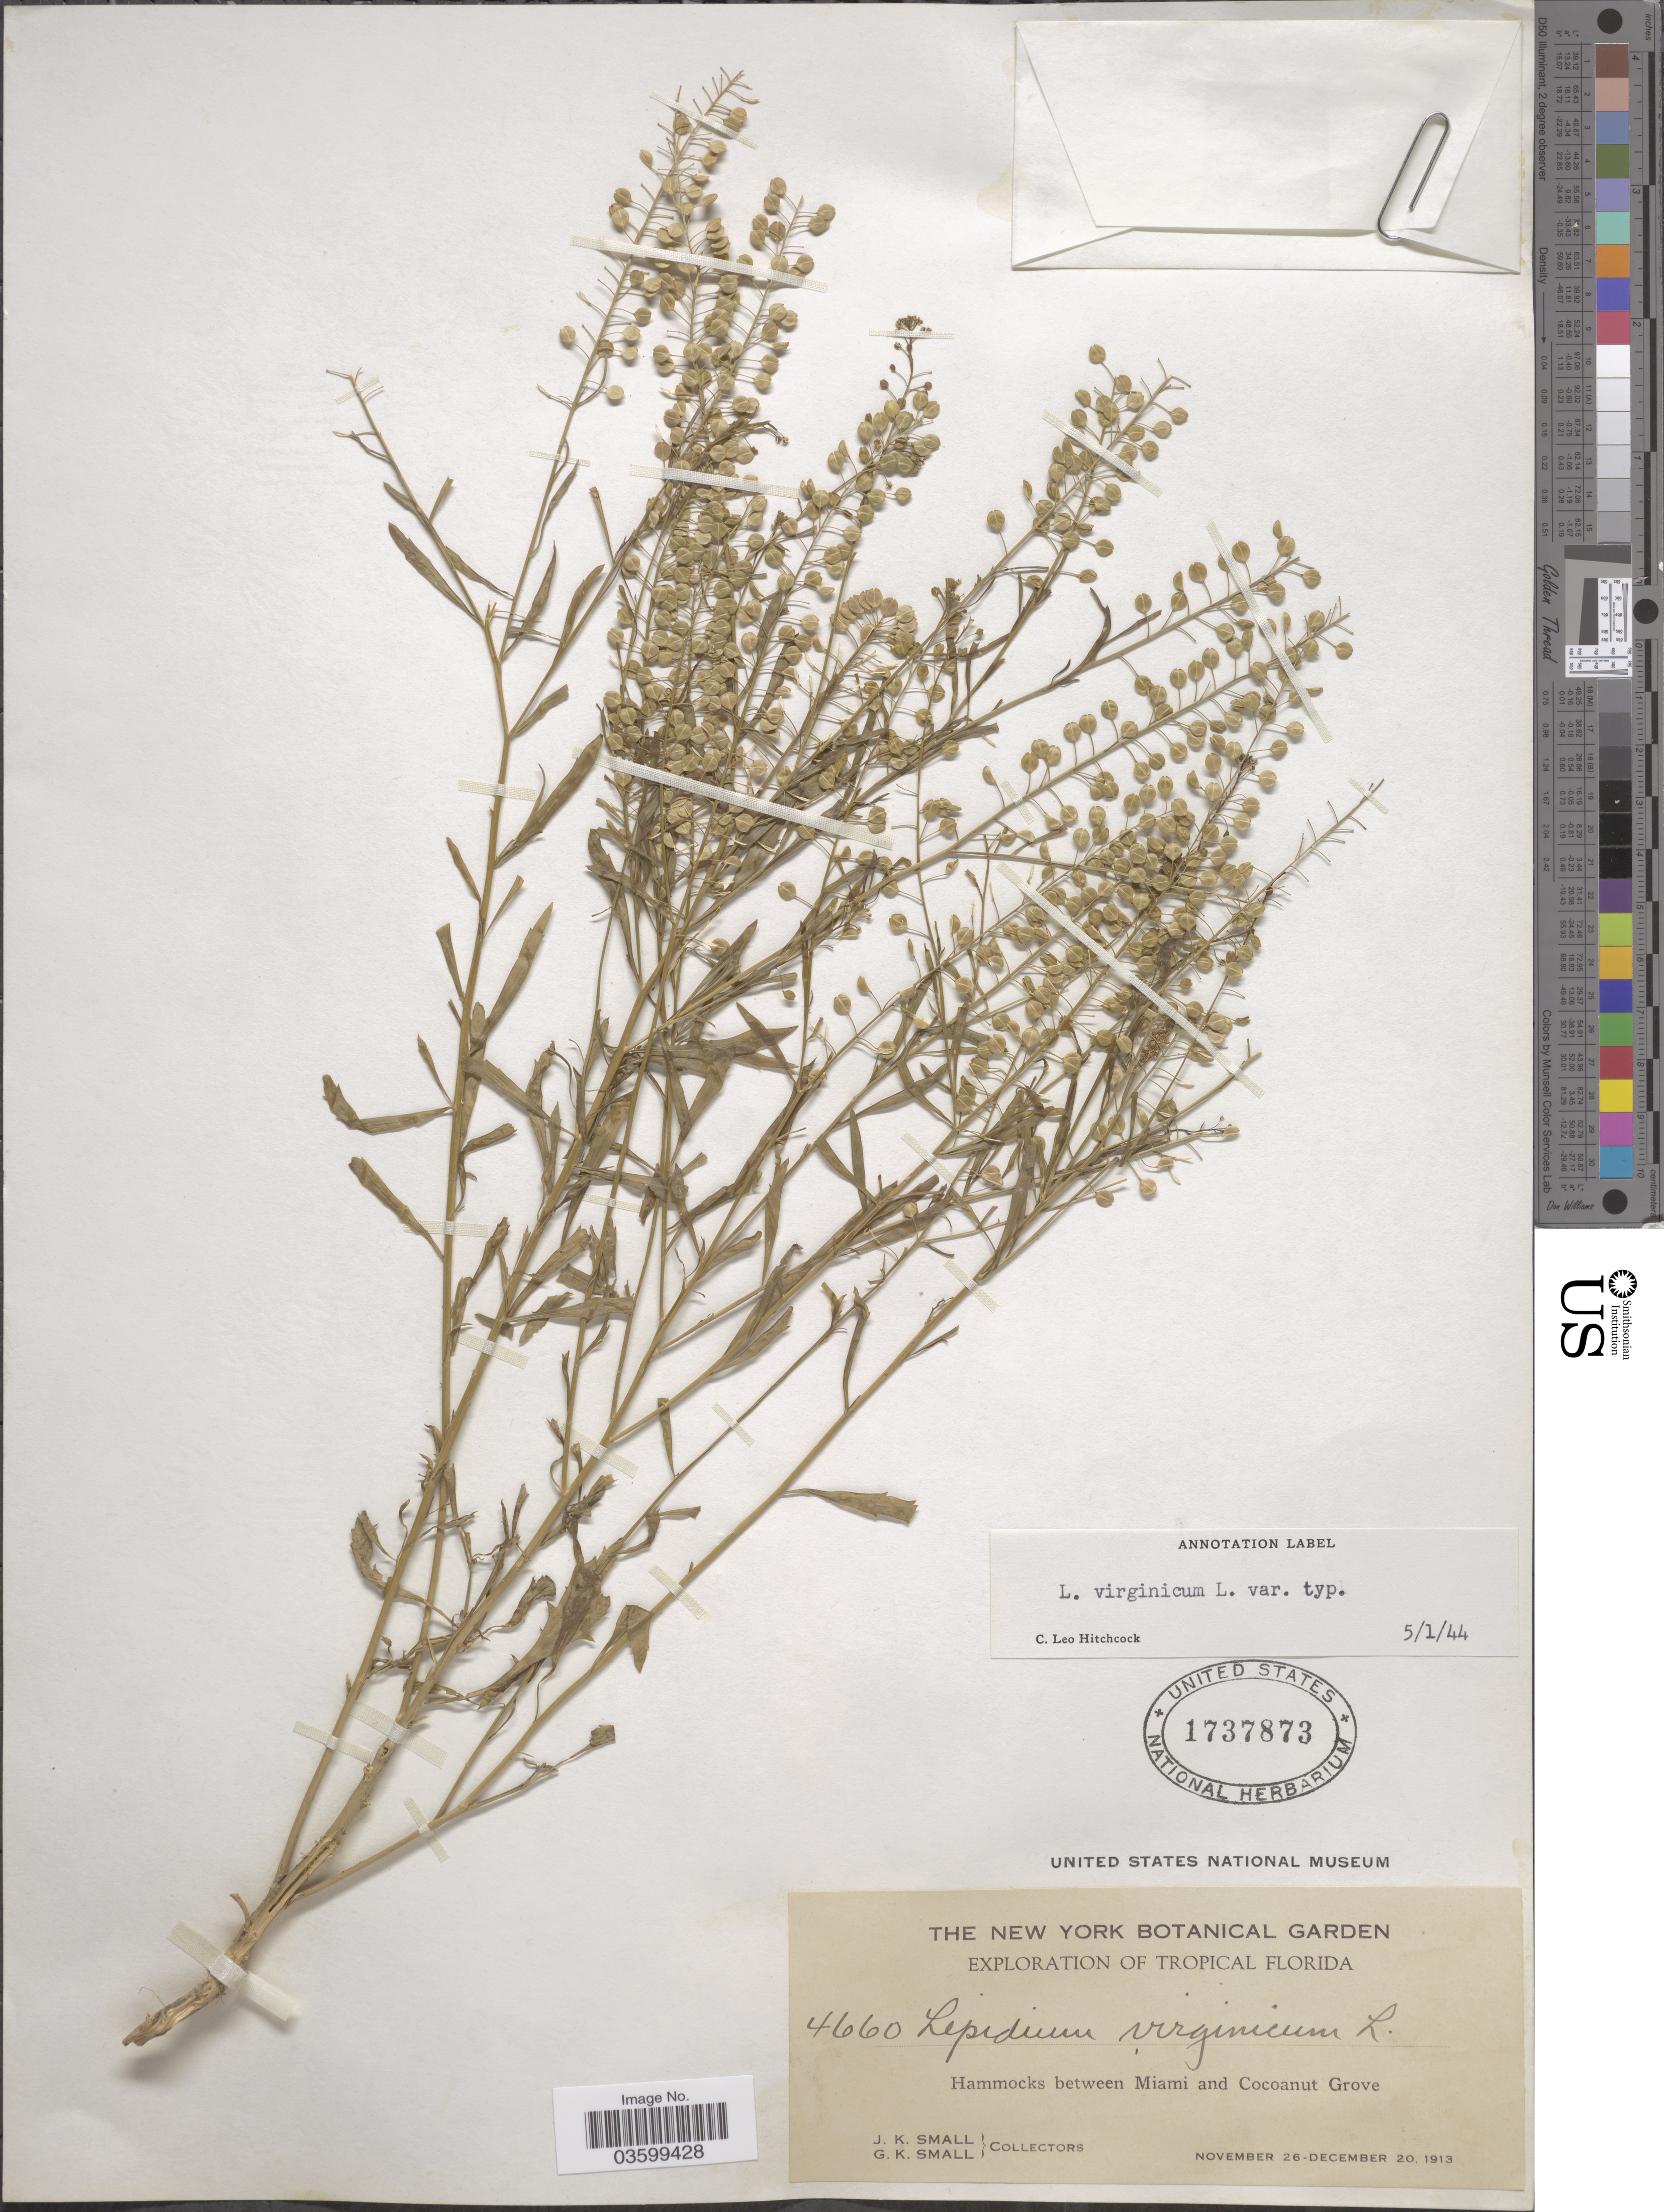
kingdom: Plantae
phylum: Tracheophyta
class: Magnoliopsida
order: Brassicales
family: Brassicaceae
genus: Lepidium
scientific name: Lepidium virginicum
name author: L.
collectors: J. K. Small & G. K. Small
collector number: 4660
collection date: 1913-11-26/1913-12-20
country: United States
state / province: Florida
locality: Tropical Florida. Hammocks between Miami and Cocoanut Grove.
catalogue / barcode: US 1737873